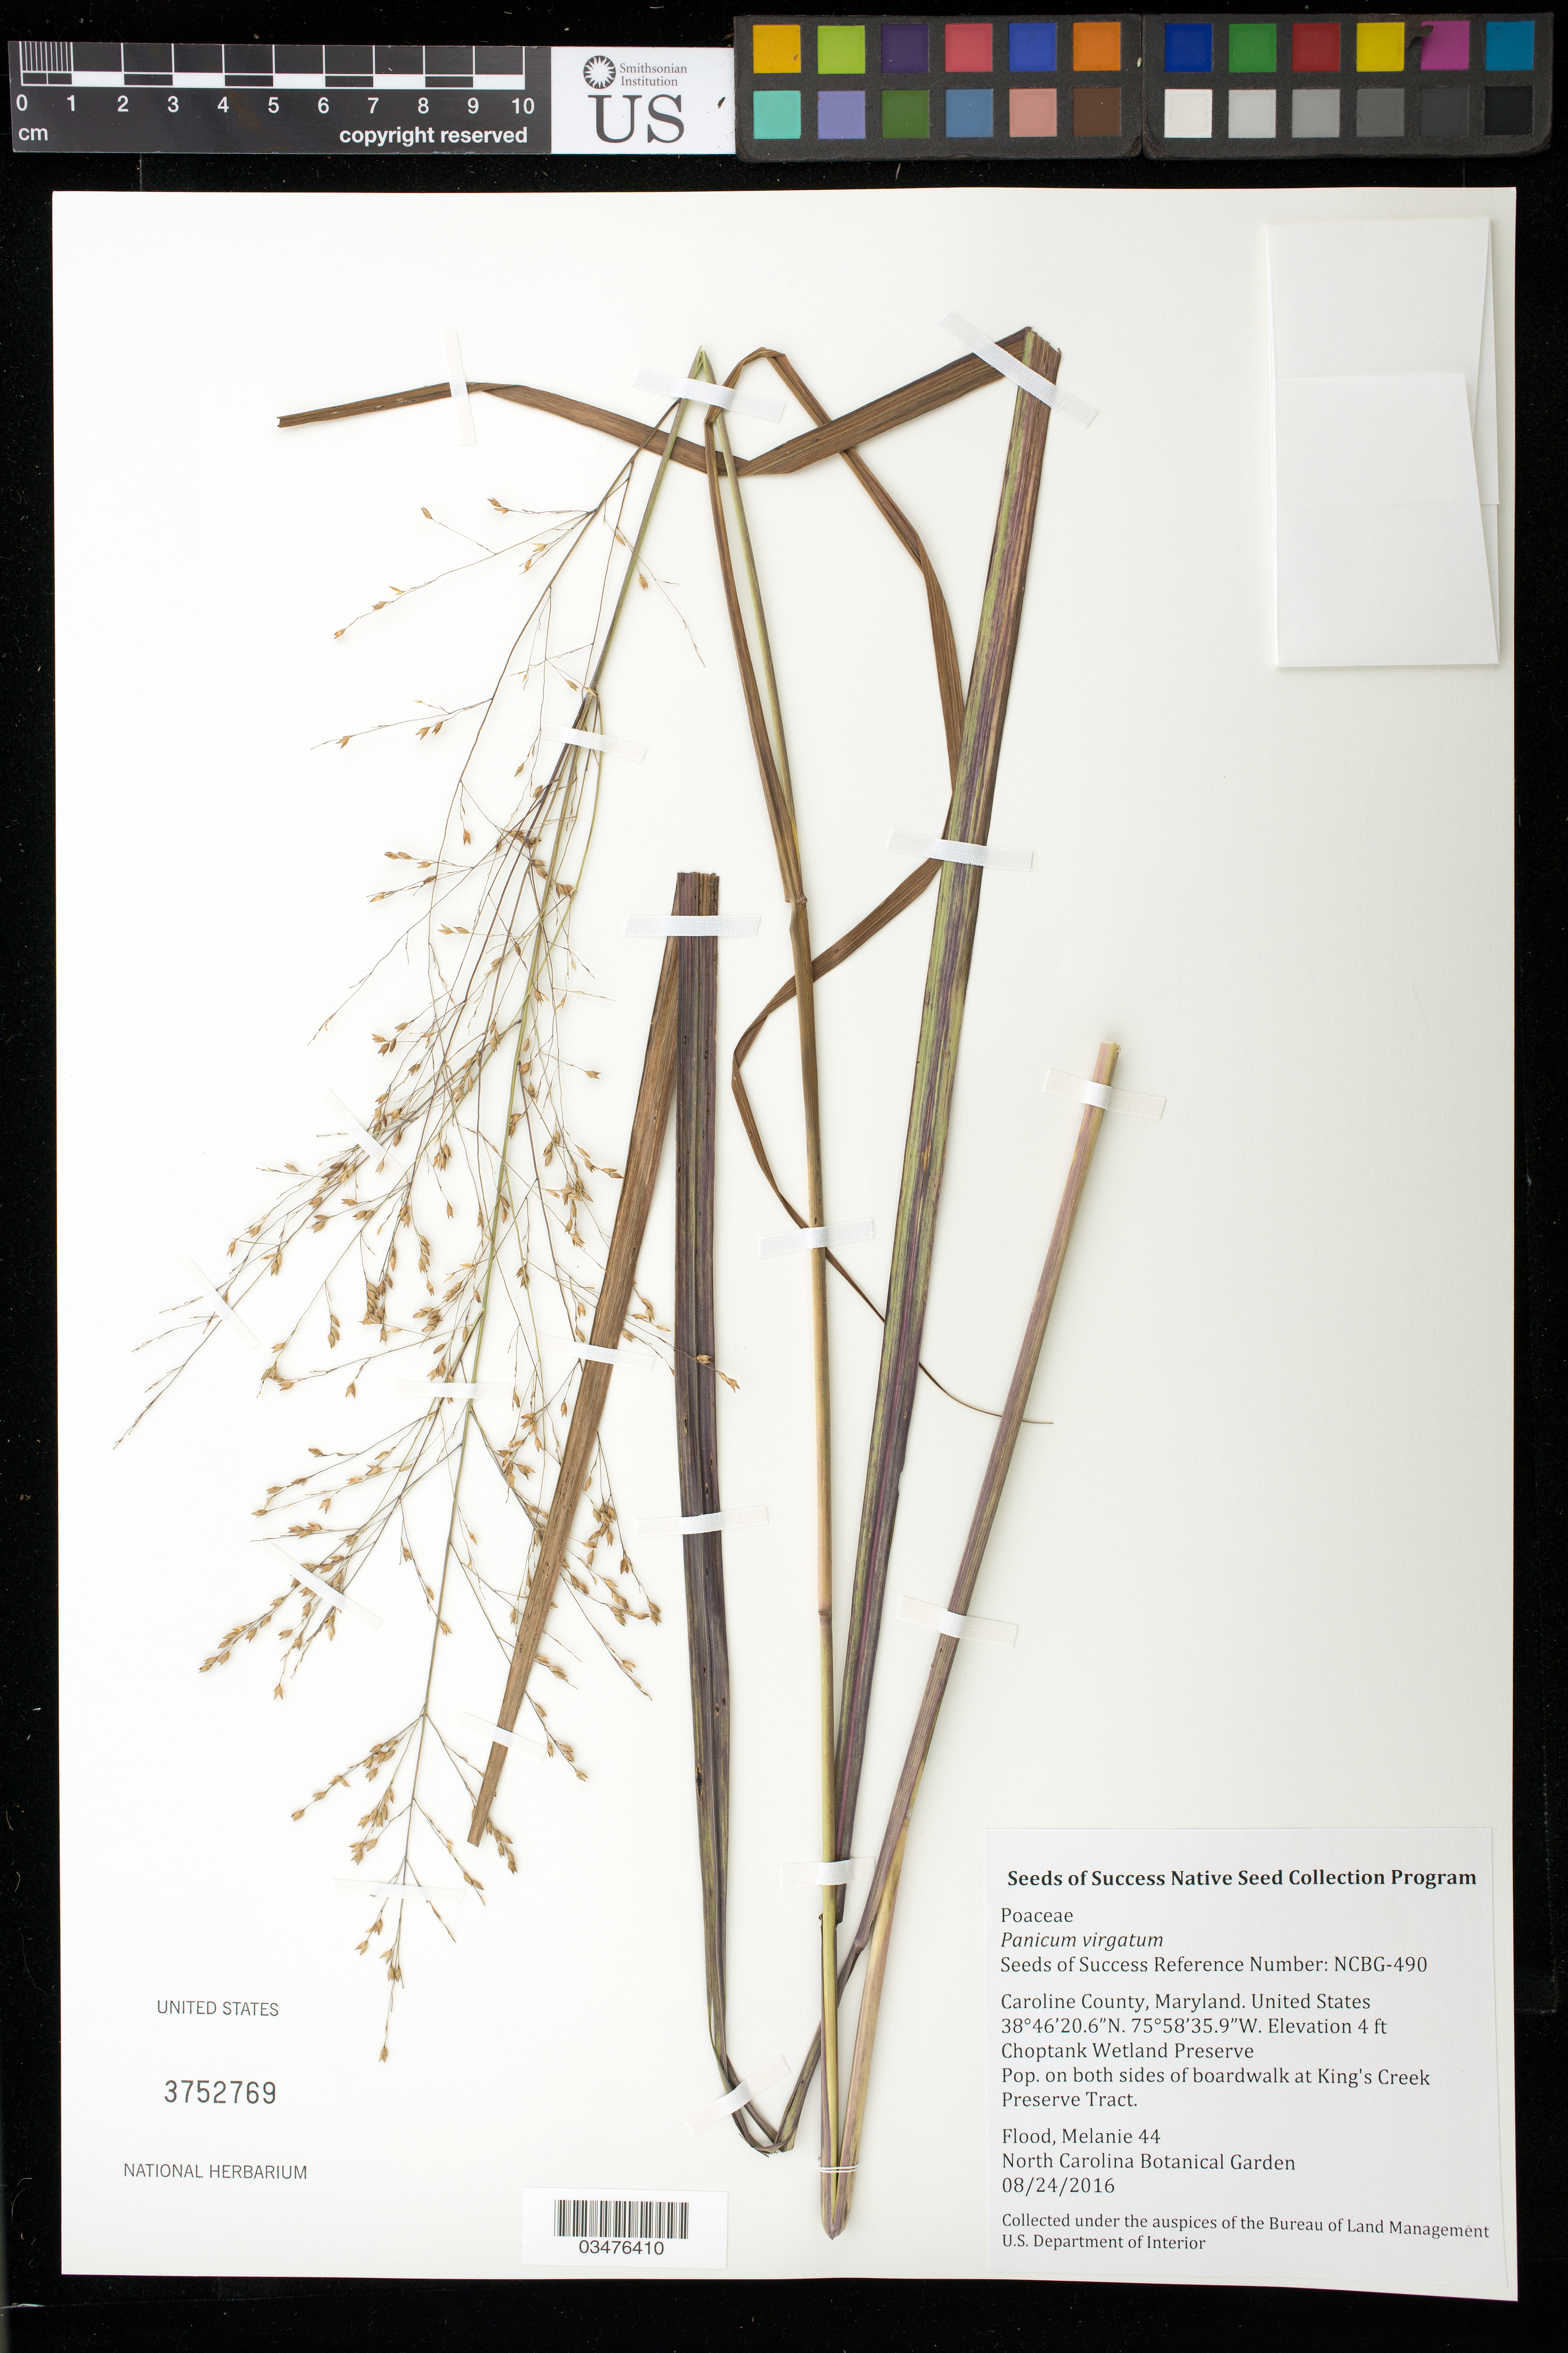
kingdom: Plantae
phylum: Tracheophyta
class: Liliopsida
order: Poales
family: Poaceae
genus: Panicum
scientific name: Panicum virgatum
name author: L.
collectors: M. Flood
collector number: NCBG-490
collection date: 2016-08-24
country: United States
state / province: Maryland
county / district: Caroline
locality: Choptank Wetland Preserve, King's Creek Preserve Tract.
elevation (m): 1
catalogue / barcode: US 3752769